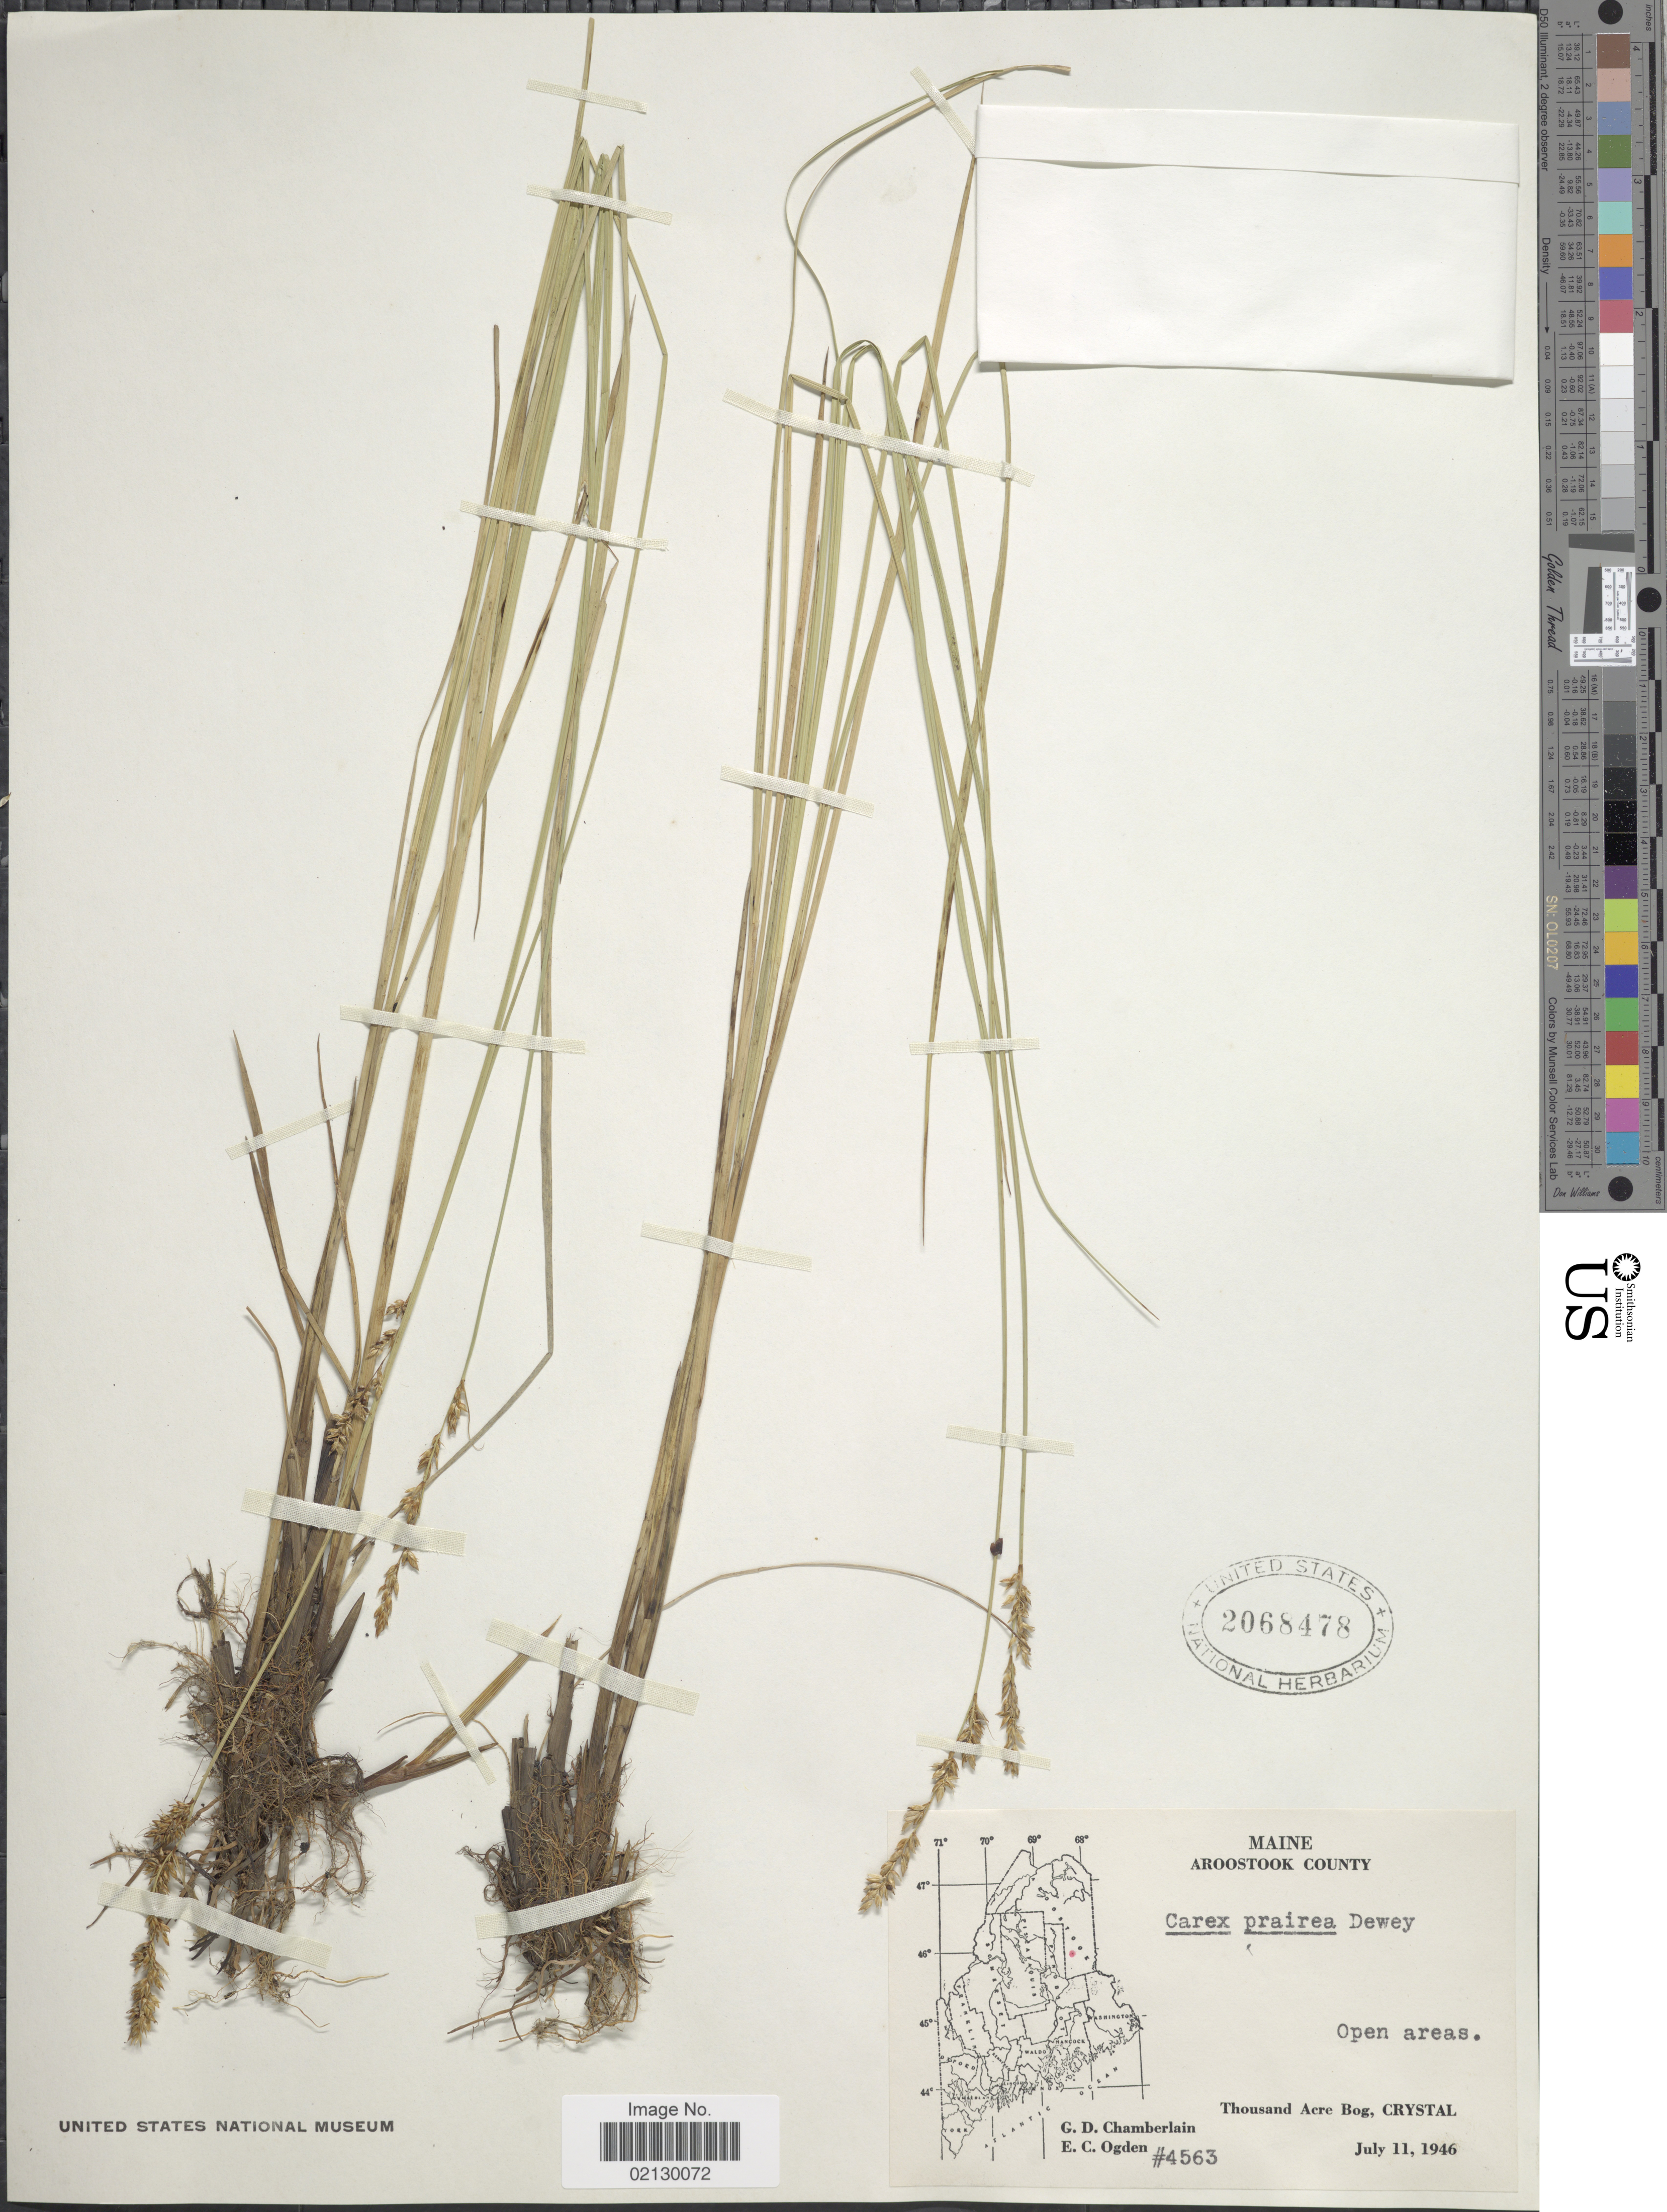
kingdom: Plantae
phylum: Tracheophyta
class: Liliopsida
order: Poales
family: Cyperaceae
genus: Carex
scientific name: Carex prairea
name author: Dewey ex Alph. Wood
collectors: G. D. Chamberlain & E. Ogden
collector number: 4563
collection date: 1946-07-11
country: United States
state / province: Maine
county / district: Aroostook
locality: Thousand Acre Bog, Crystal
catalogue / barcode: US 2068478